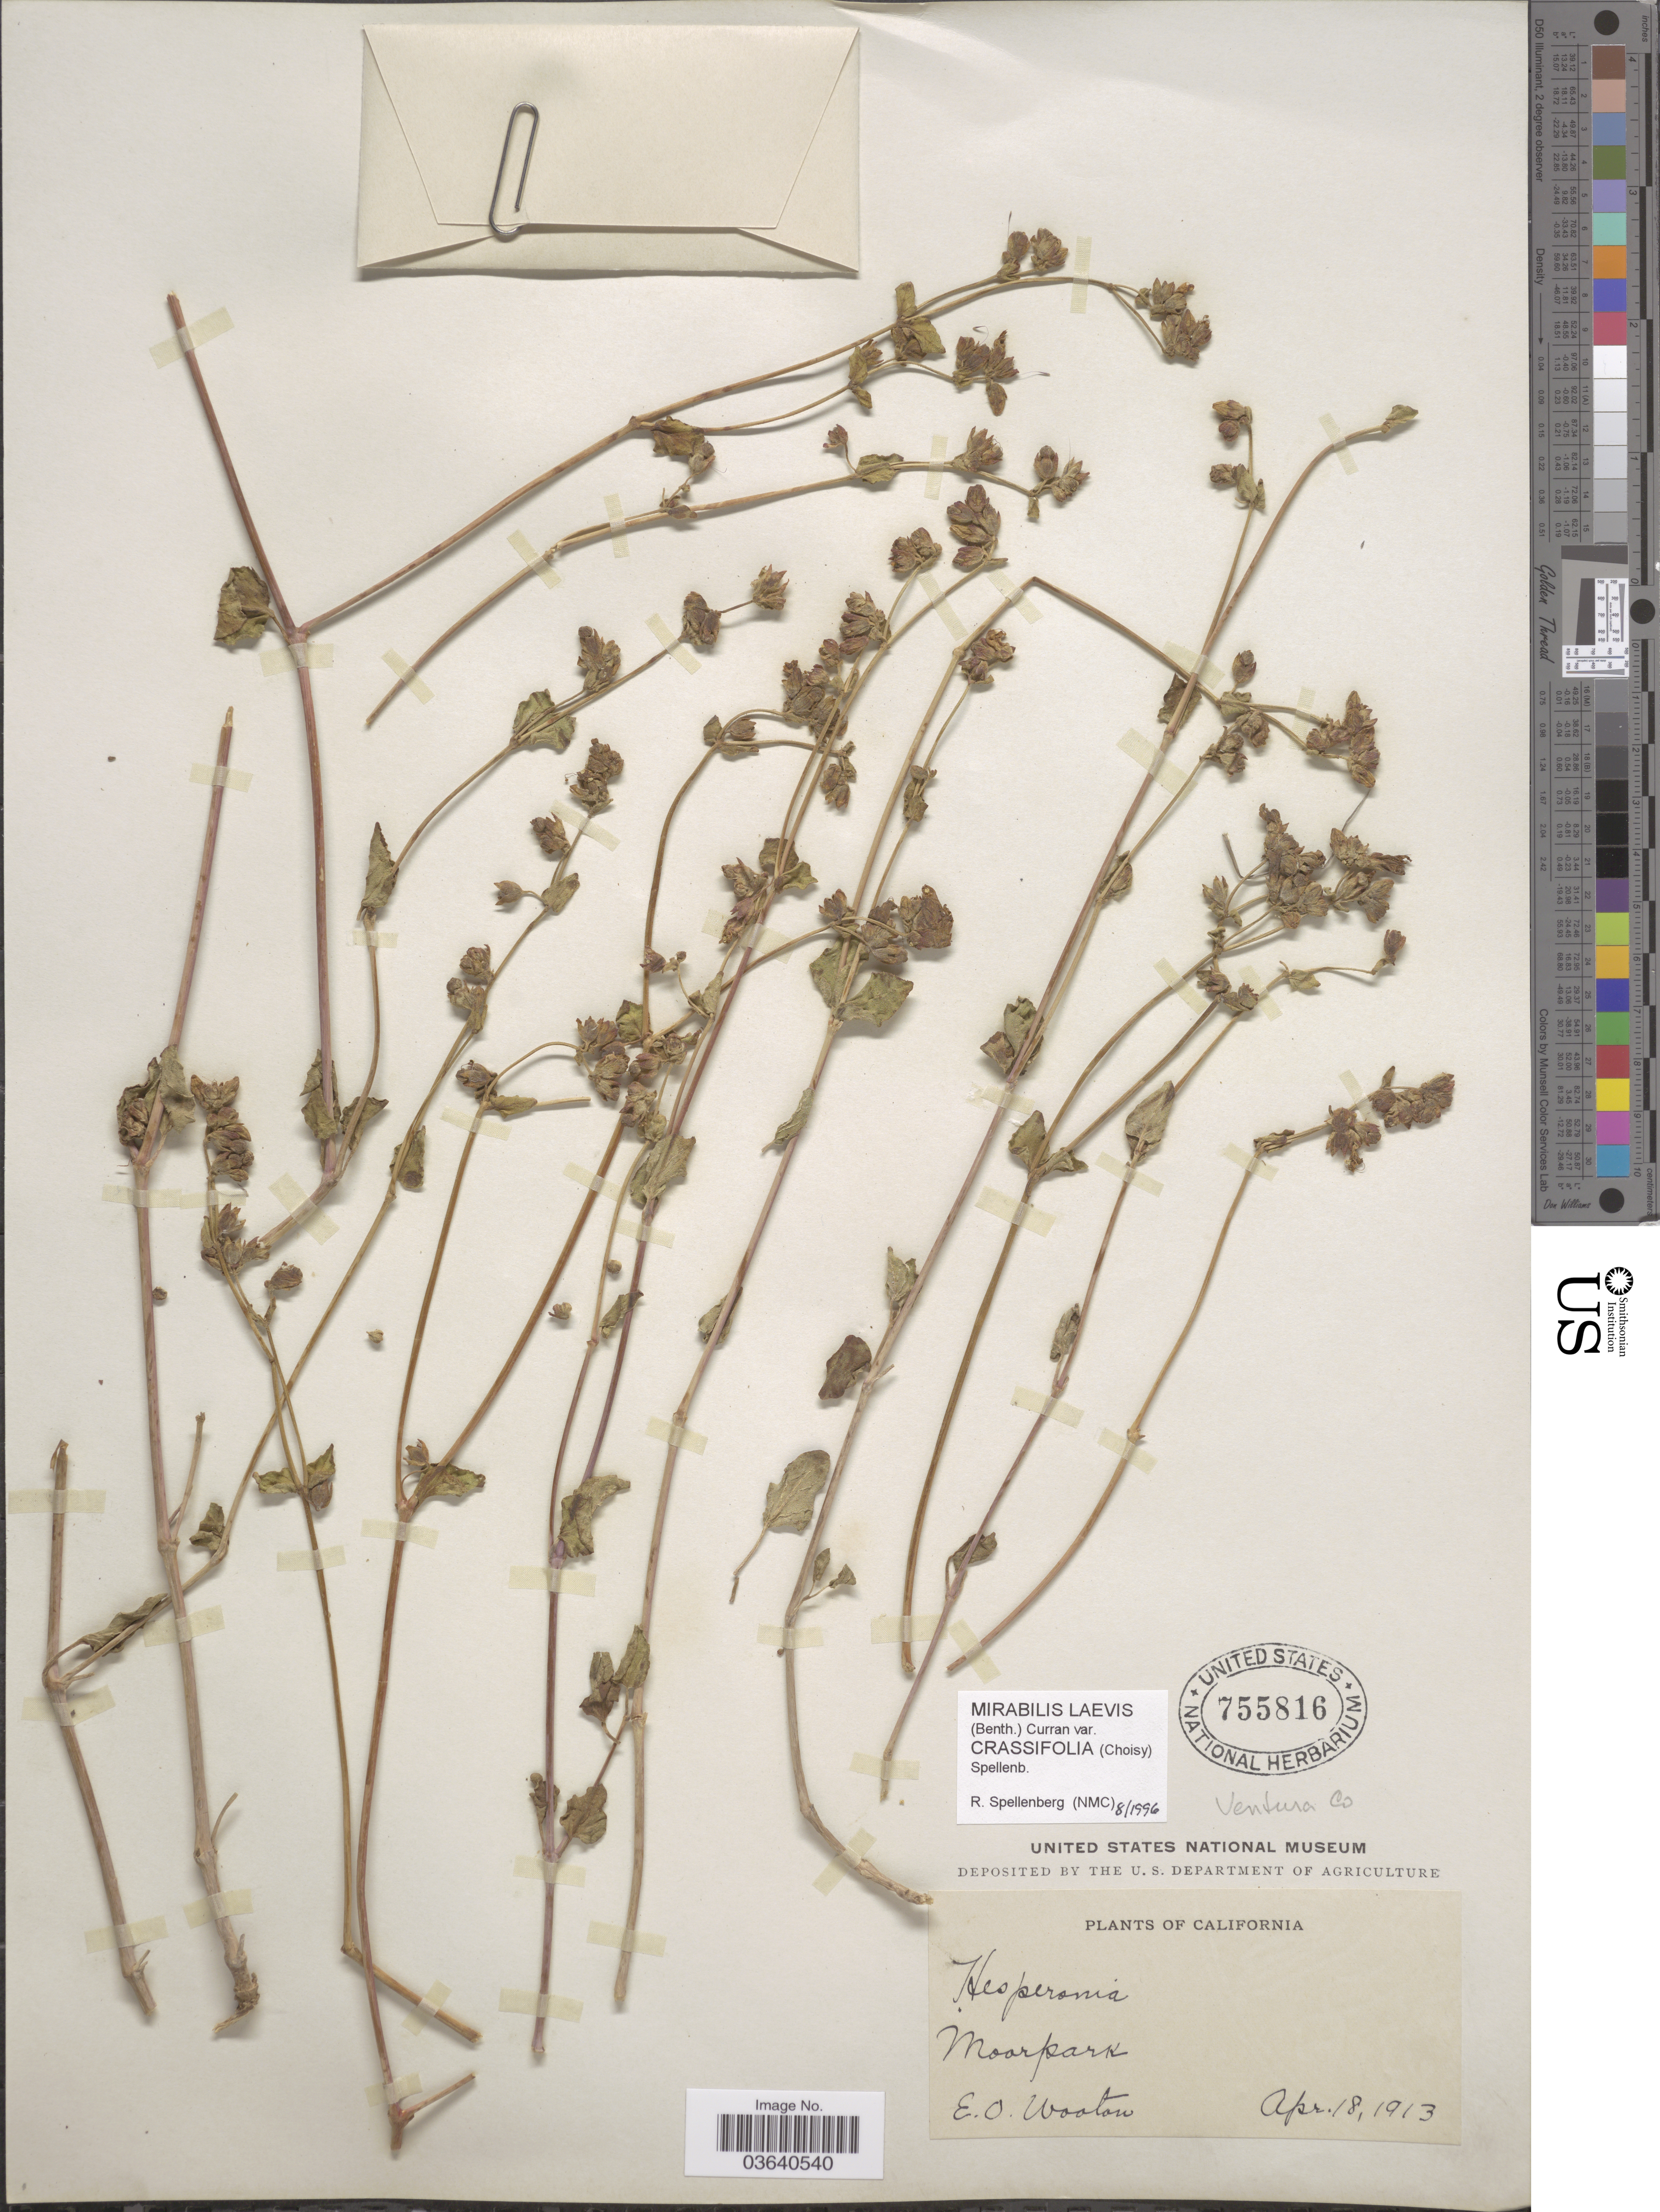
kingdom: Plantae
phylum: Tracheophyta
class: Magnoliopsida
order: Caryophyllales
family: Nyctaginaceae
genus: Mirabilis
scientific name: Mirabilis laevis var. crassifolia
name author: (Choisy) Spellenb.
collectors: E. O. Wooton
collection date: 1913-04-18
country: United States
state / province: California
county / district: Ventura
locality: Moorpark. Ventura Co.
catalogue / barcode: US 755816